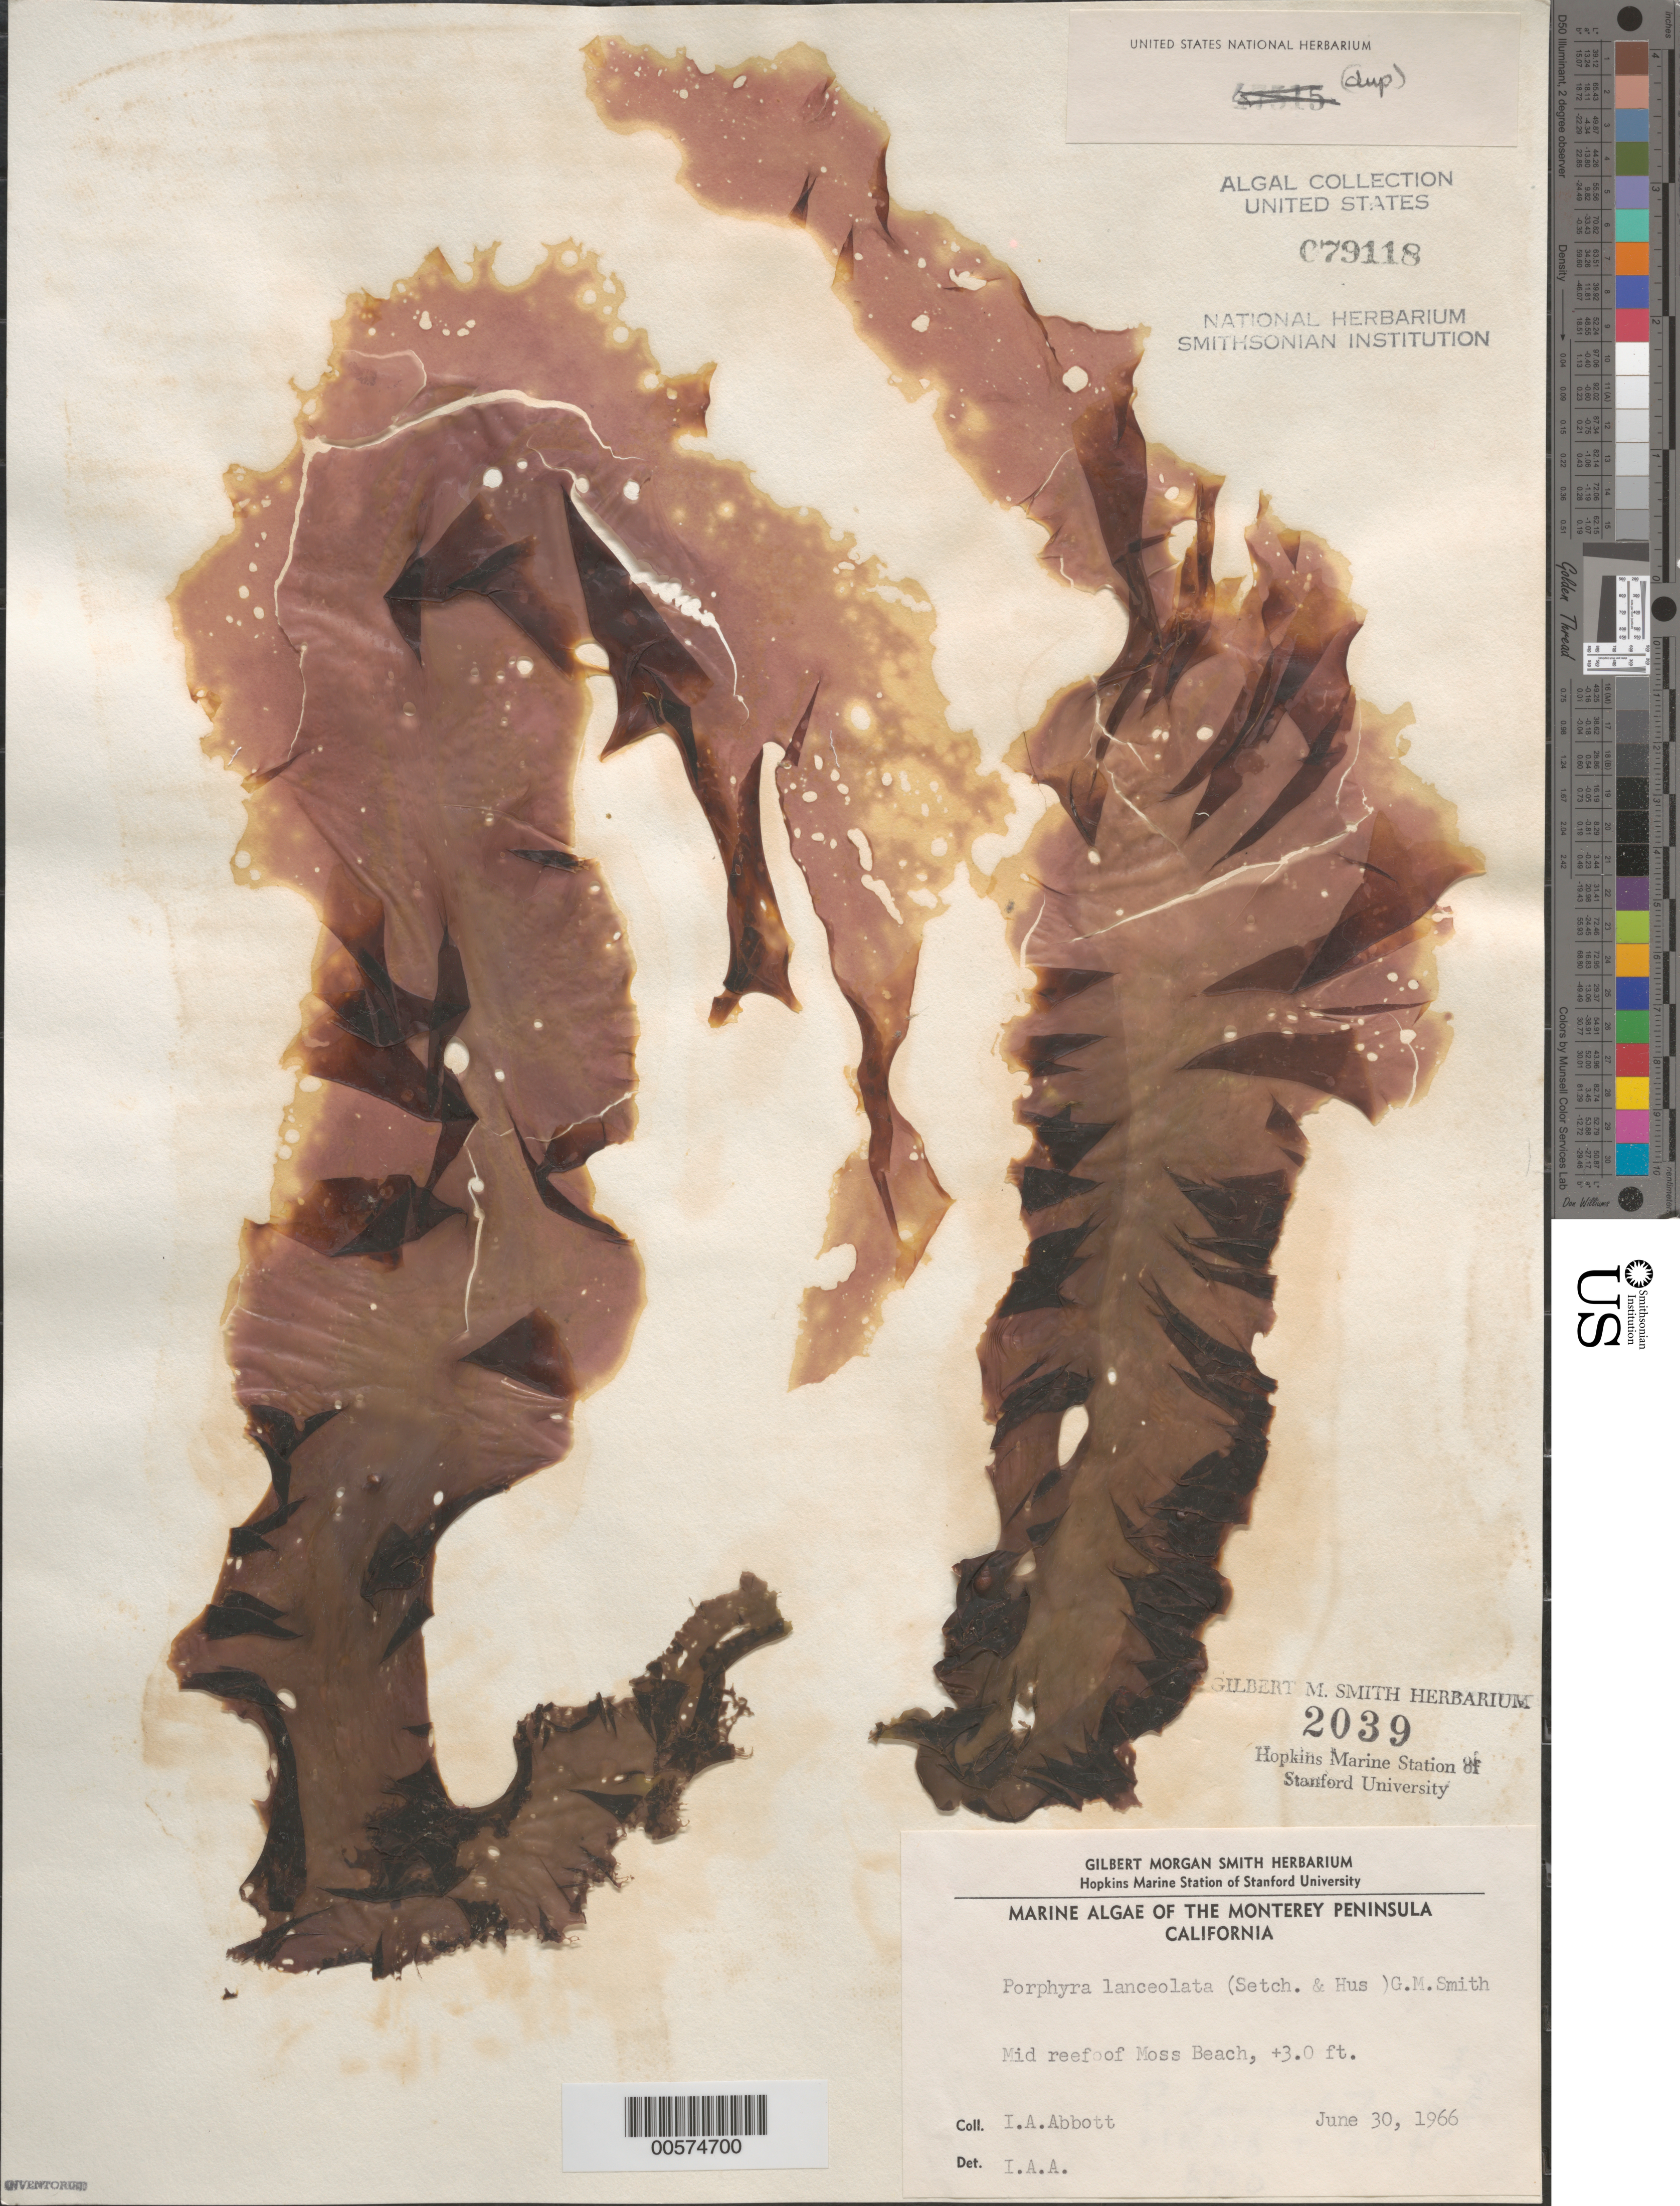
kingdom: Plantae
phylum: Rhodophyta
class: Bangiophyceae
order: Bangiales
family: Bangiaceae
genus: Pyropia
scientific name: Pyropia lanceolata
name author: (Setchell & Hus) S.C. Lindstrom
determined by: Algae name updating Project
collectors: I. A. Abbott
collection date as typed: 30 Jun 1966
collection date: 1966-06-30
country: United States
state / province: California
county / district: Monterey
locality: Middle reef of Moss Beach, Monterey Peninsula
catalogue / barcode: US 79118